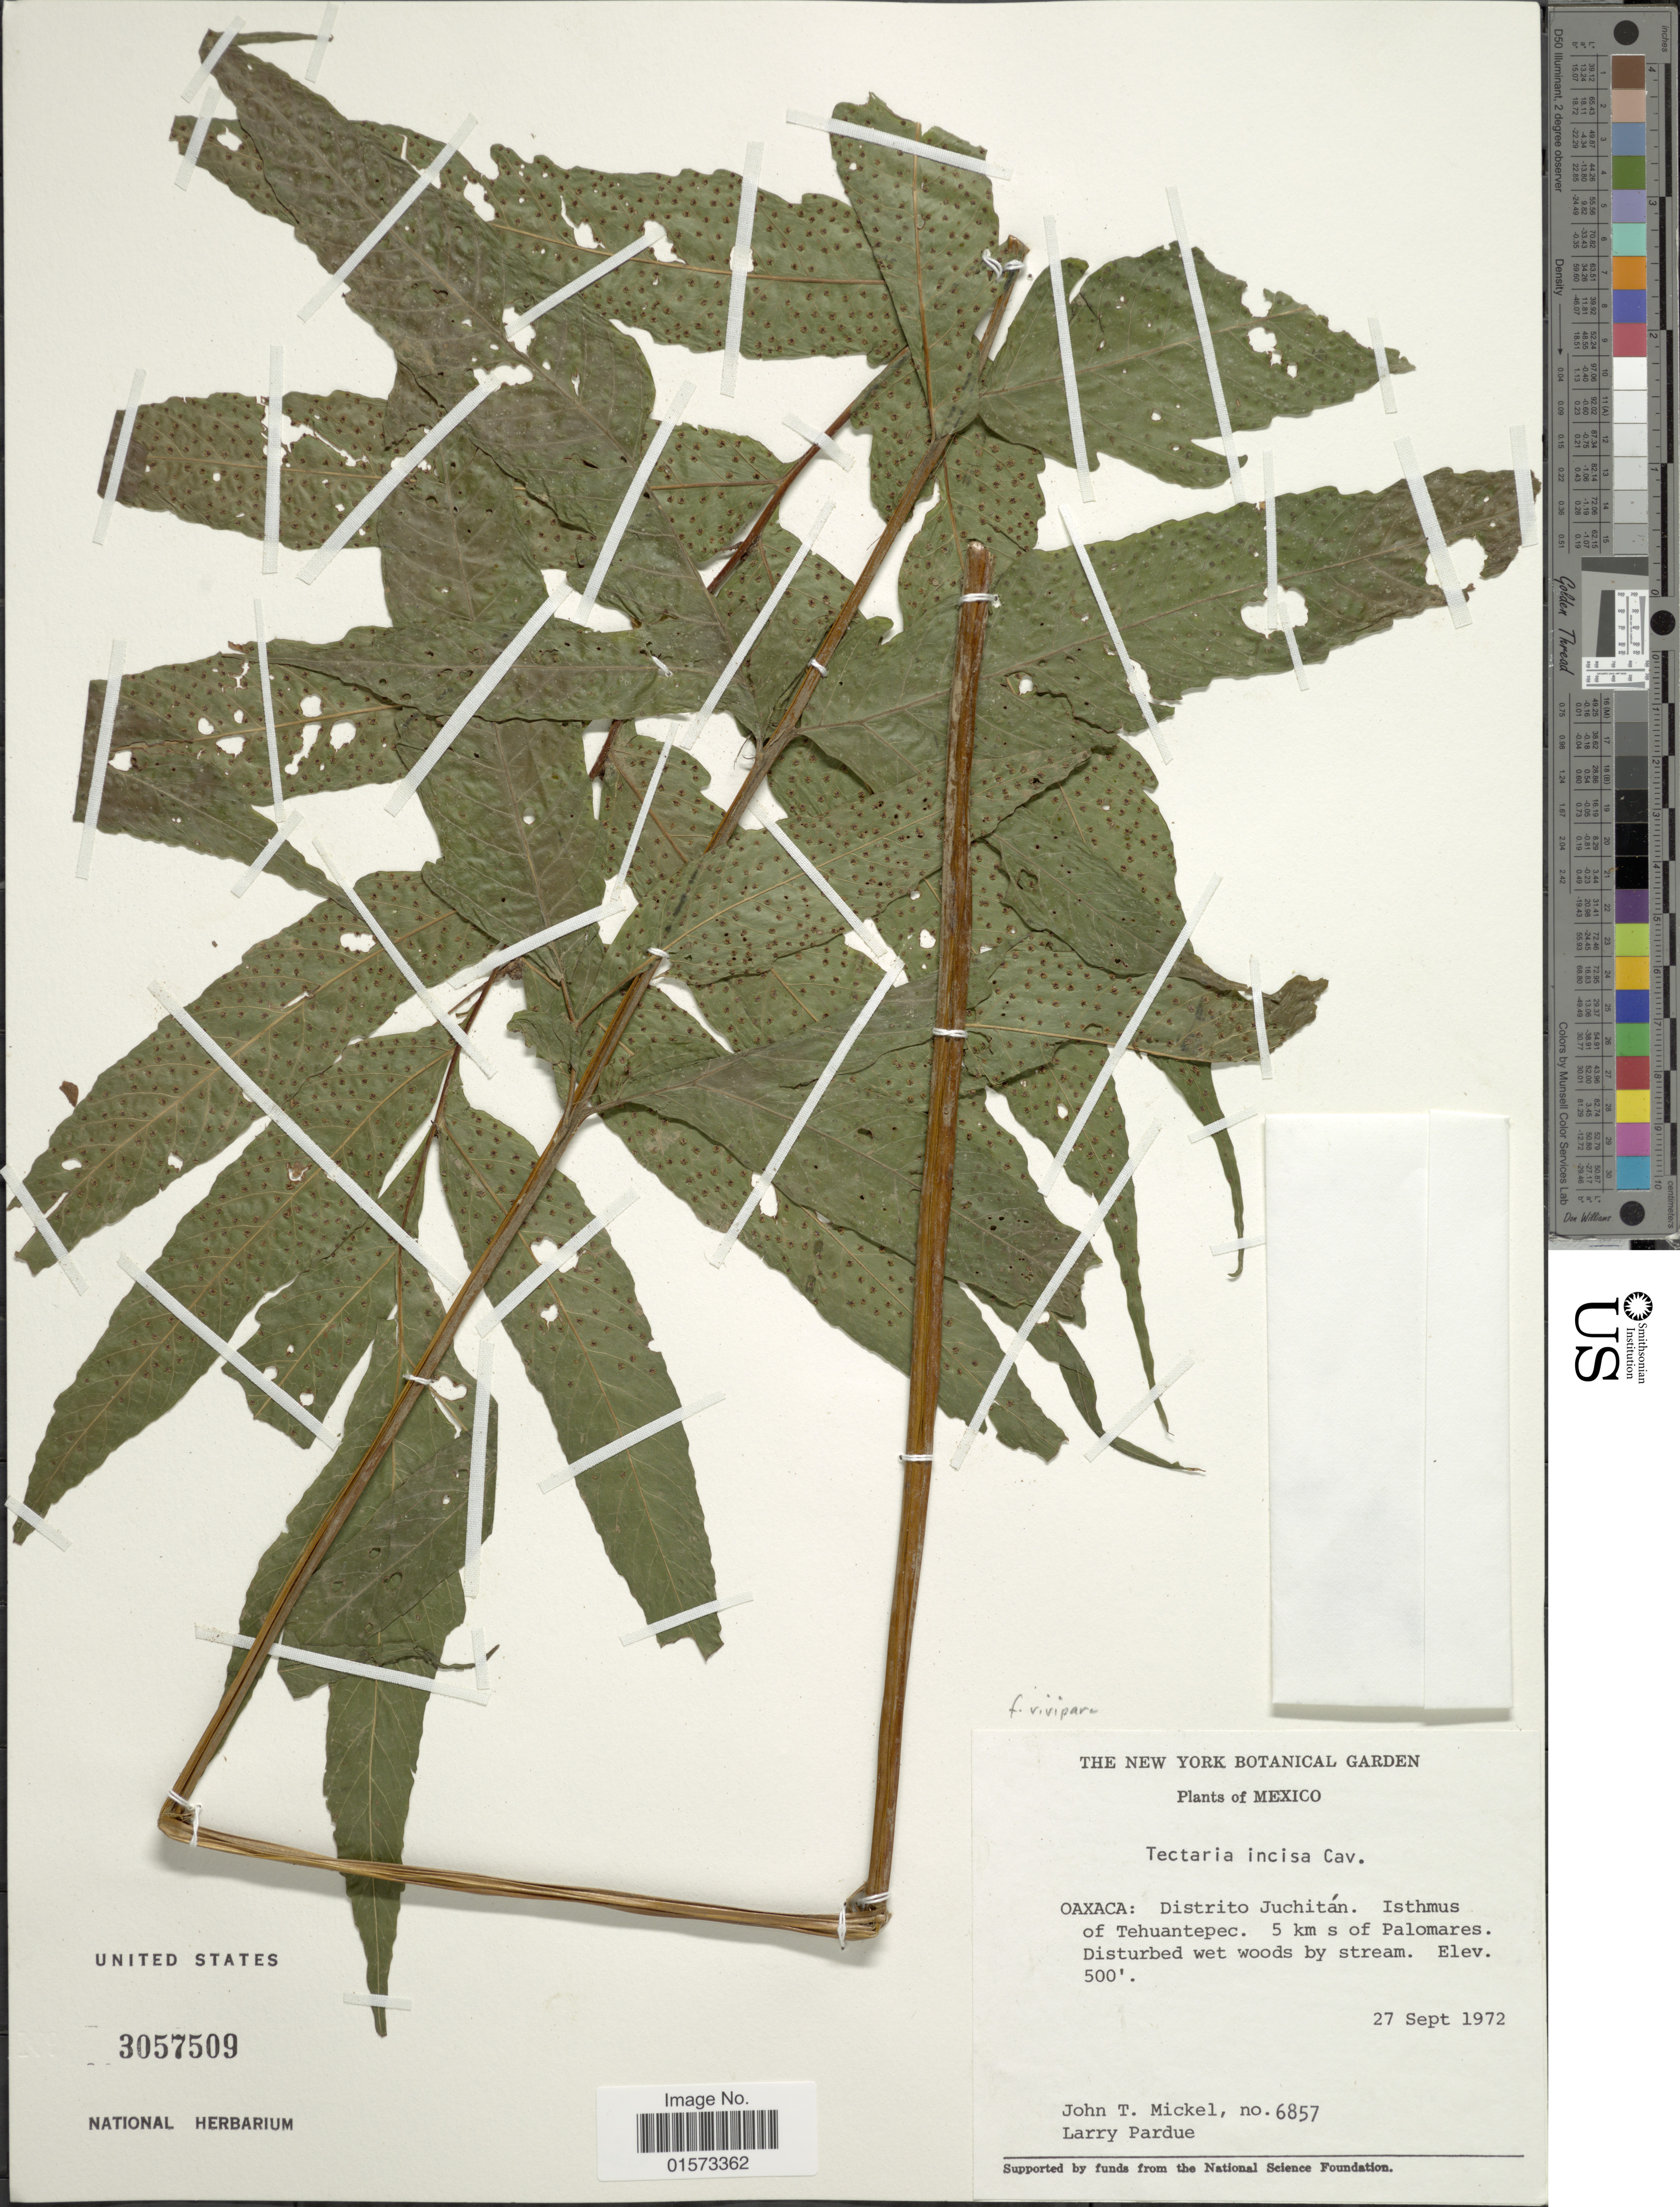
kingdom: Plantae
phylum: Tracheophyta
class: Polypodiopsida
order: Polypodiales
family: Tectariaceae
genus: Tectaria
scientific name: Tectaria incisa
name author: Cav.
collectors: J. T. Mickel & L. Pardue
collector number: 6857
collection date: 1972-09-27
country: Mexico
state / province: Oaxaca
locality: Distrito Juchitan, Isthmus of Thuentepec. 5 km s of Palomares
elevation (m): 152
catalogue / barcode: US 3057509